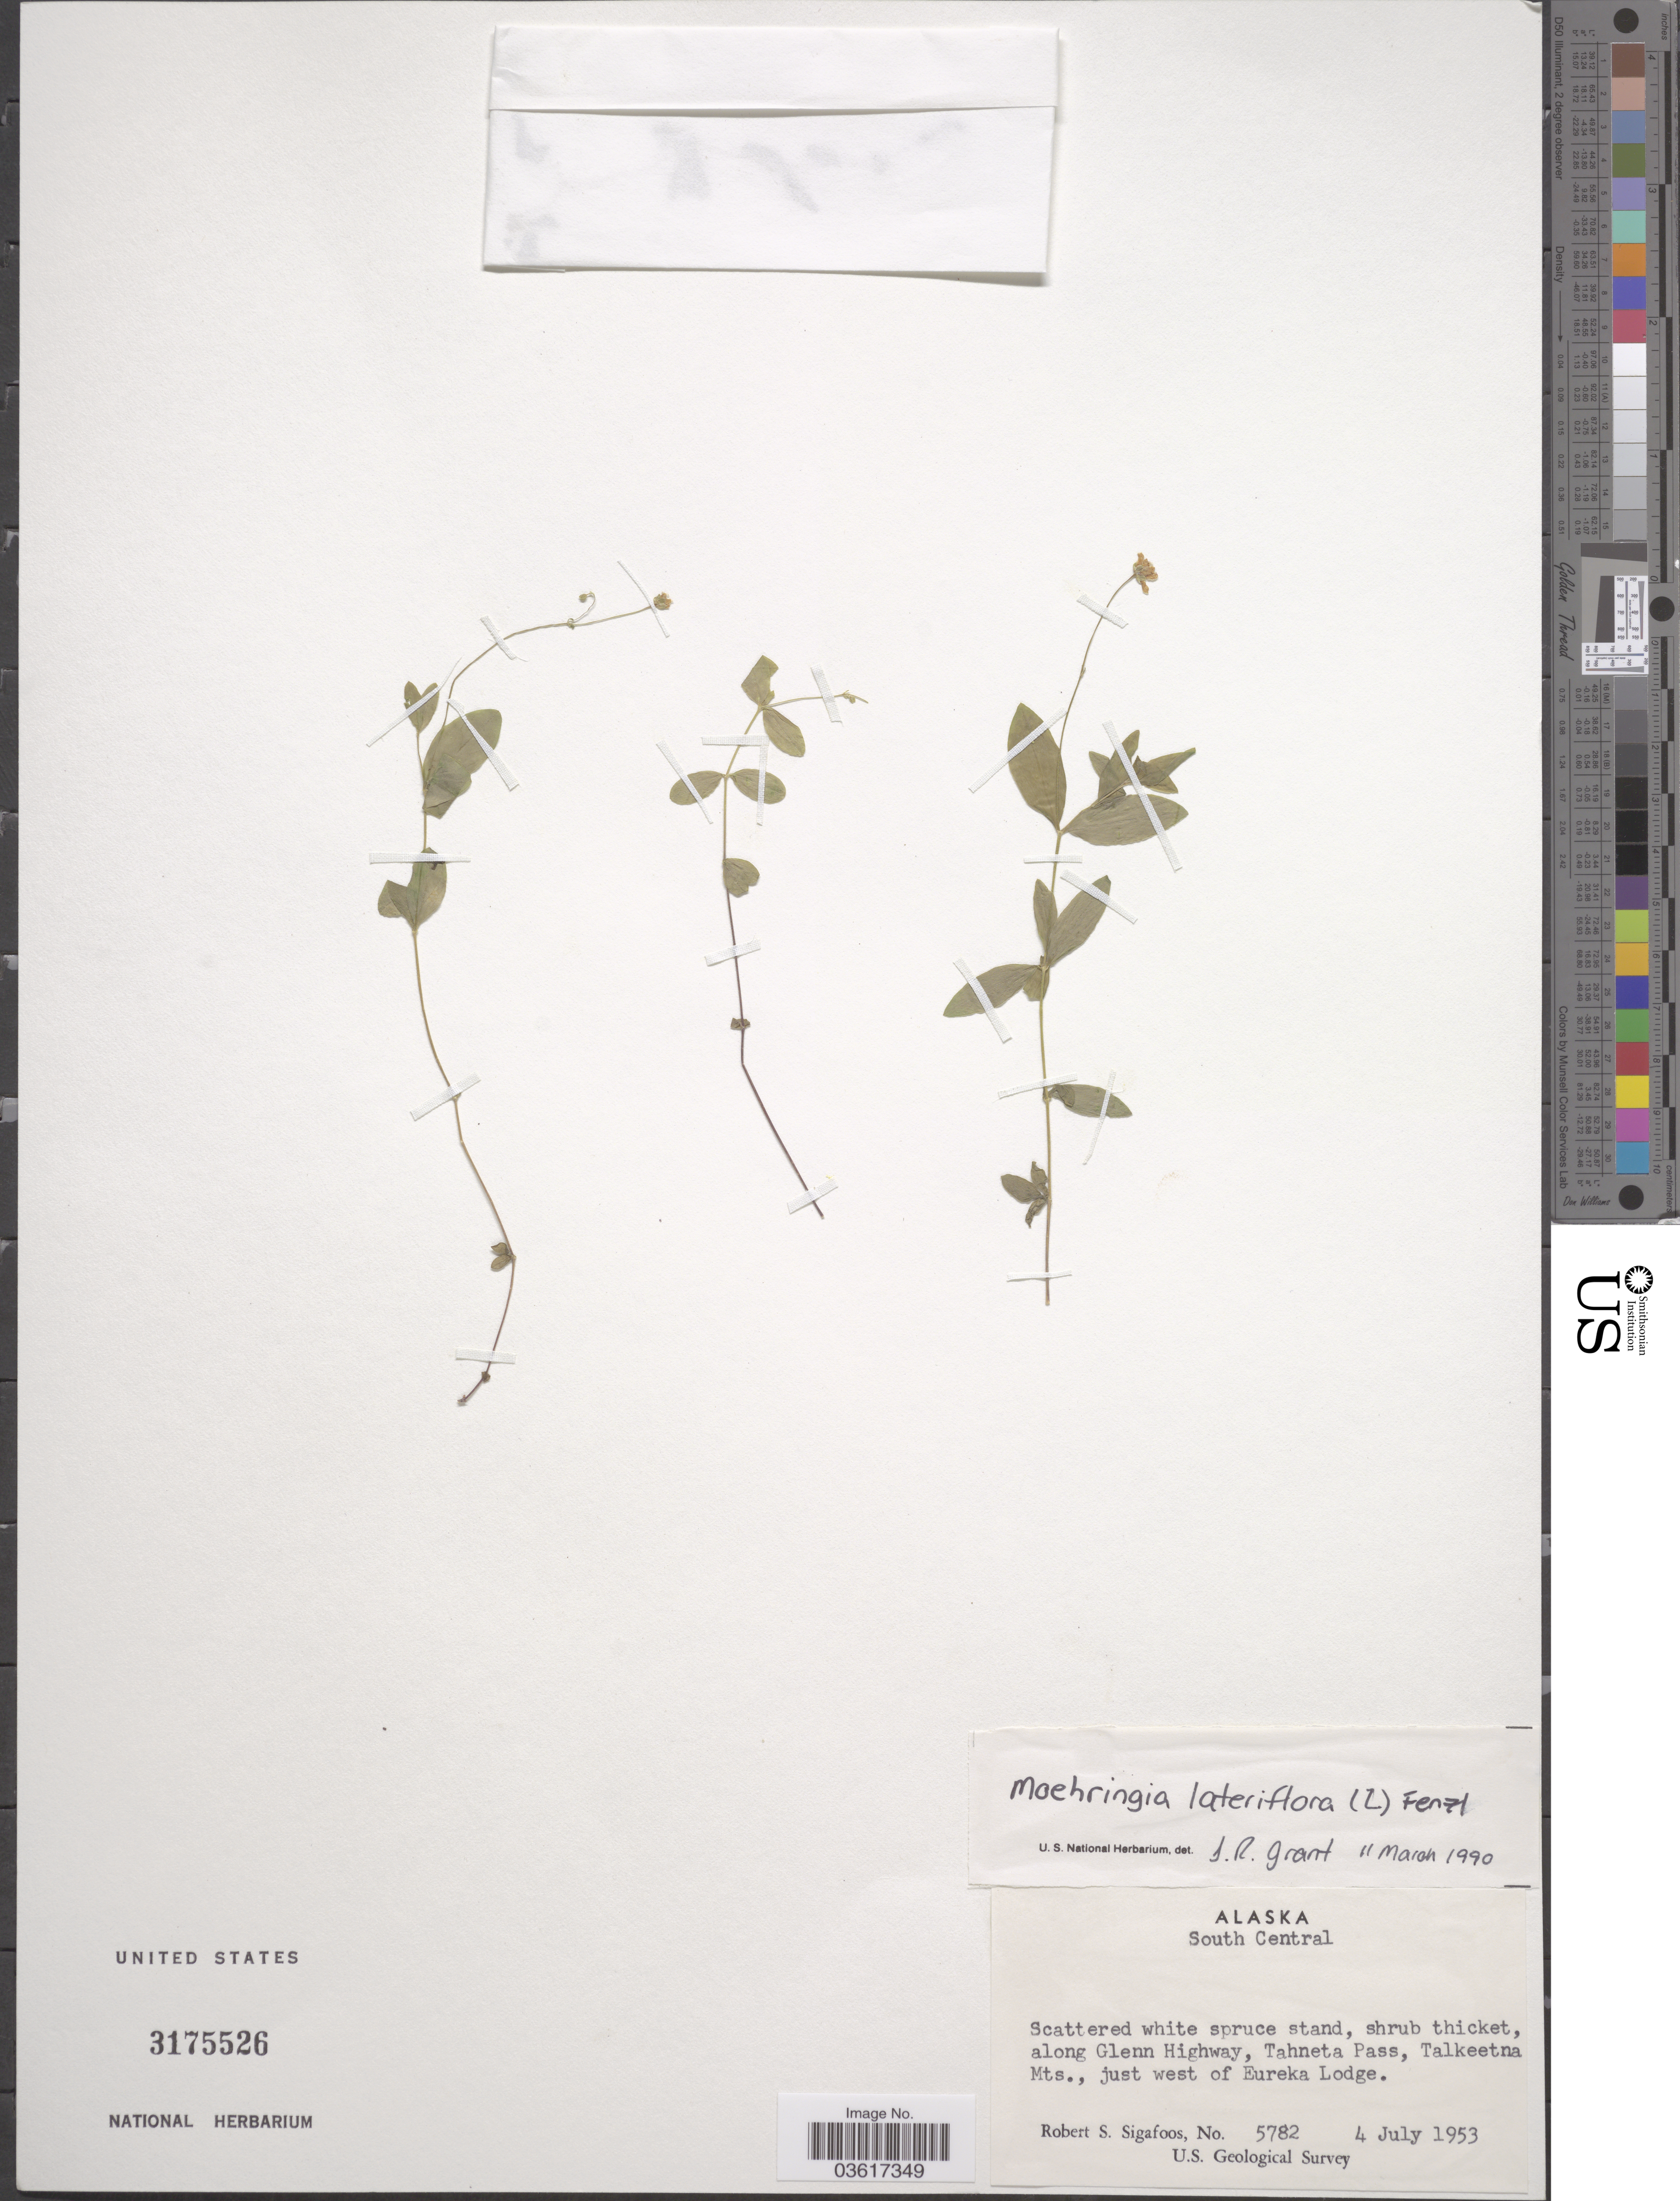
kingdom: Plantae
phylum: Tracheophyta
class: Magnoliopsida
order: Caryophyllales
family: Caryophyllaceae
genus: Moehringia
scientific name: Moehringia lateriflora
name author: (L.) Fenzl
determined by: Grant, J. R., (SWITZERLAND)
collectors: R. Sigafoos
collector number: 5782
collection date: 1953-07-04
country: United States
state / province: Alaska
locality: South Central. Along Glenn Highway, Tahneta Pass, Talkeetna Mts., just west of Eureka Lodge.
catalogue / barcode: US 3175526